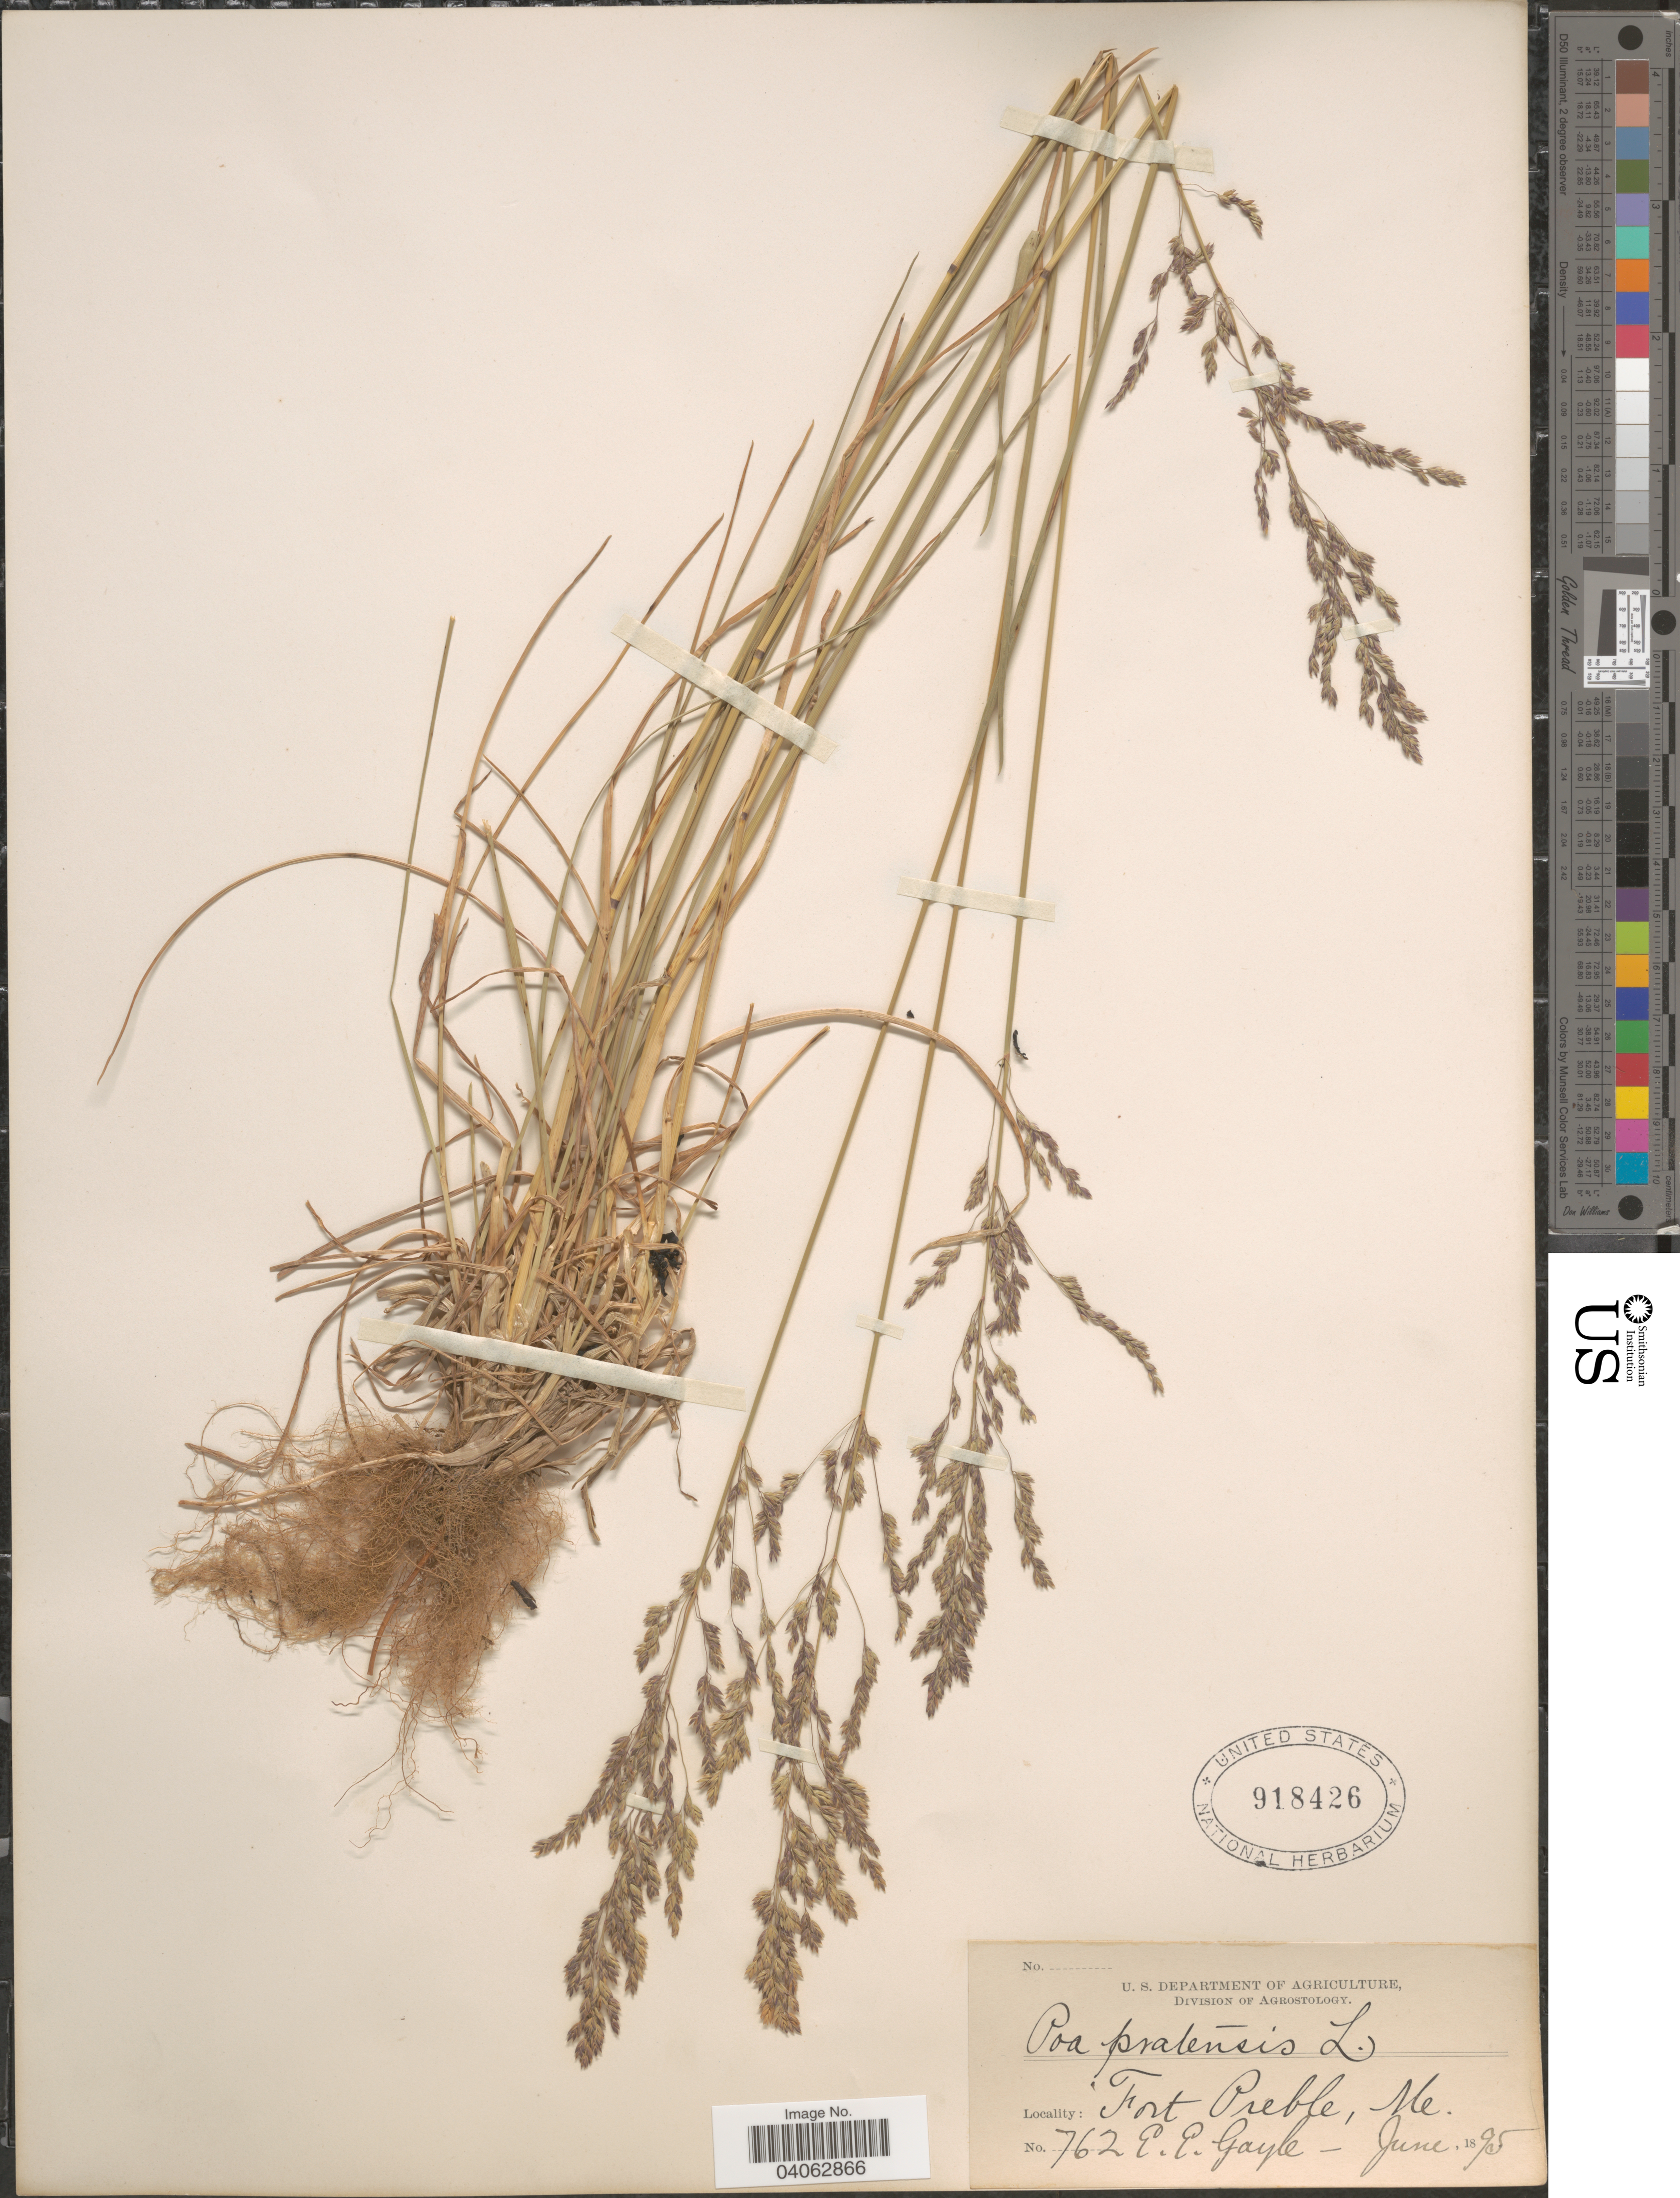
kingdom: Plantae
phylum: Tracheophyta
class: Liliopsida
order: Poales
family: Poaceae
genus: Poa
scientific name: Poa pratensis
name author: L.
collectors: E. Gayle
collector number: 762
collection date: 1895-06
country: United States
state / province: Maine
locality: Fort Preble.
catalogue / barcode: US 98426